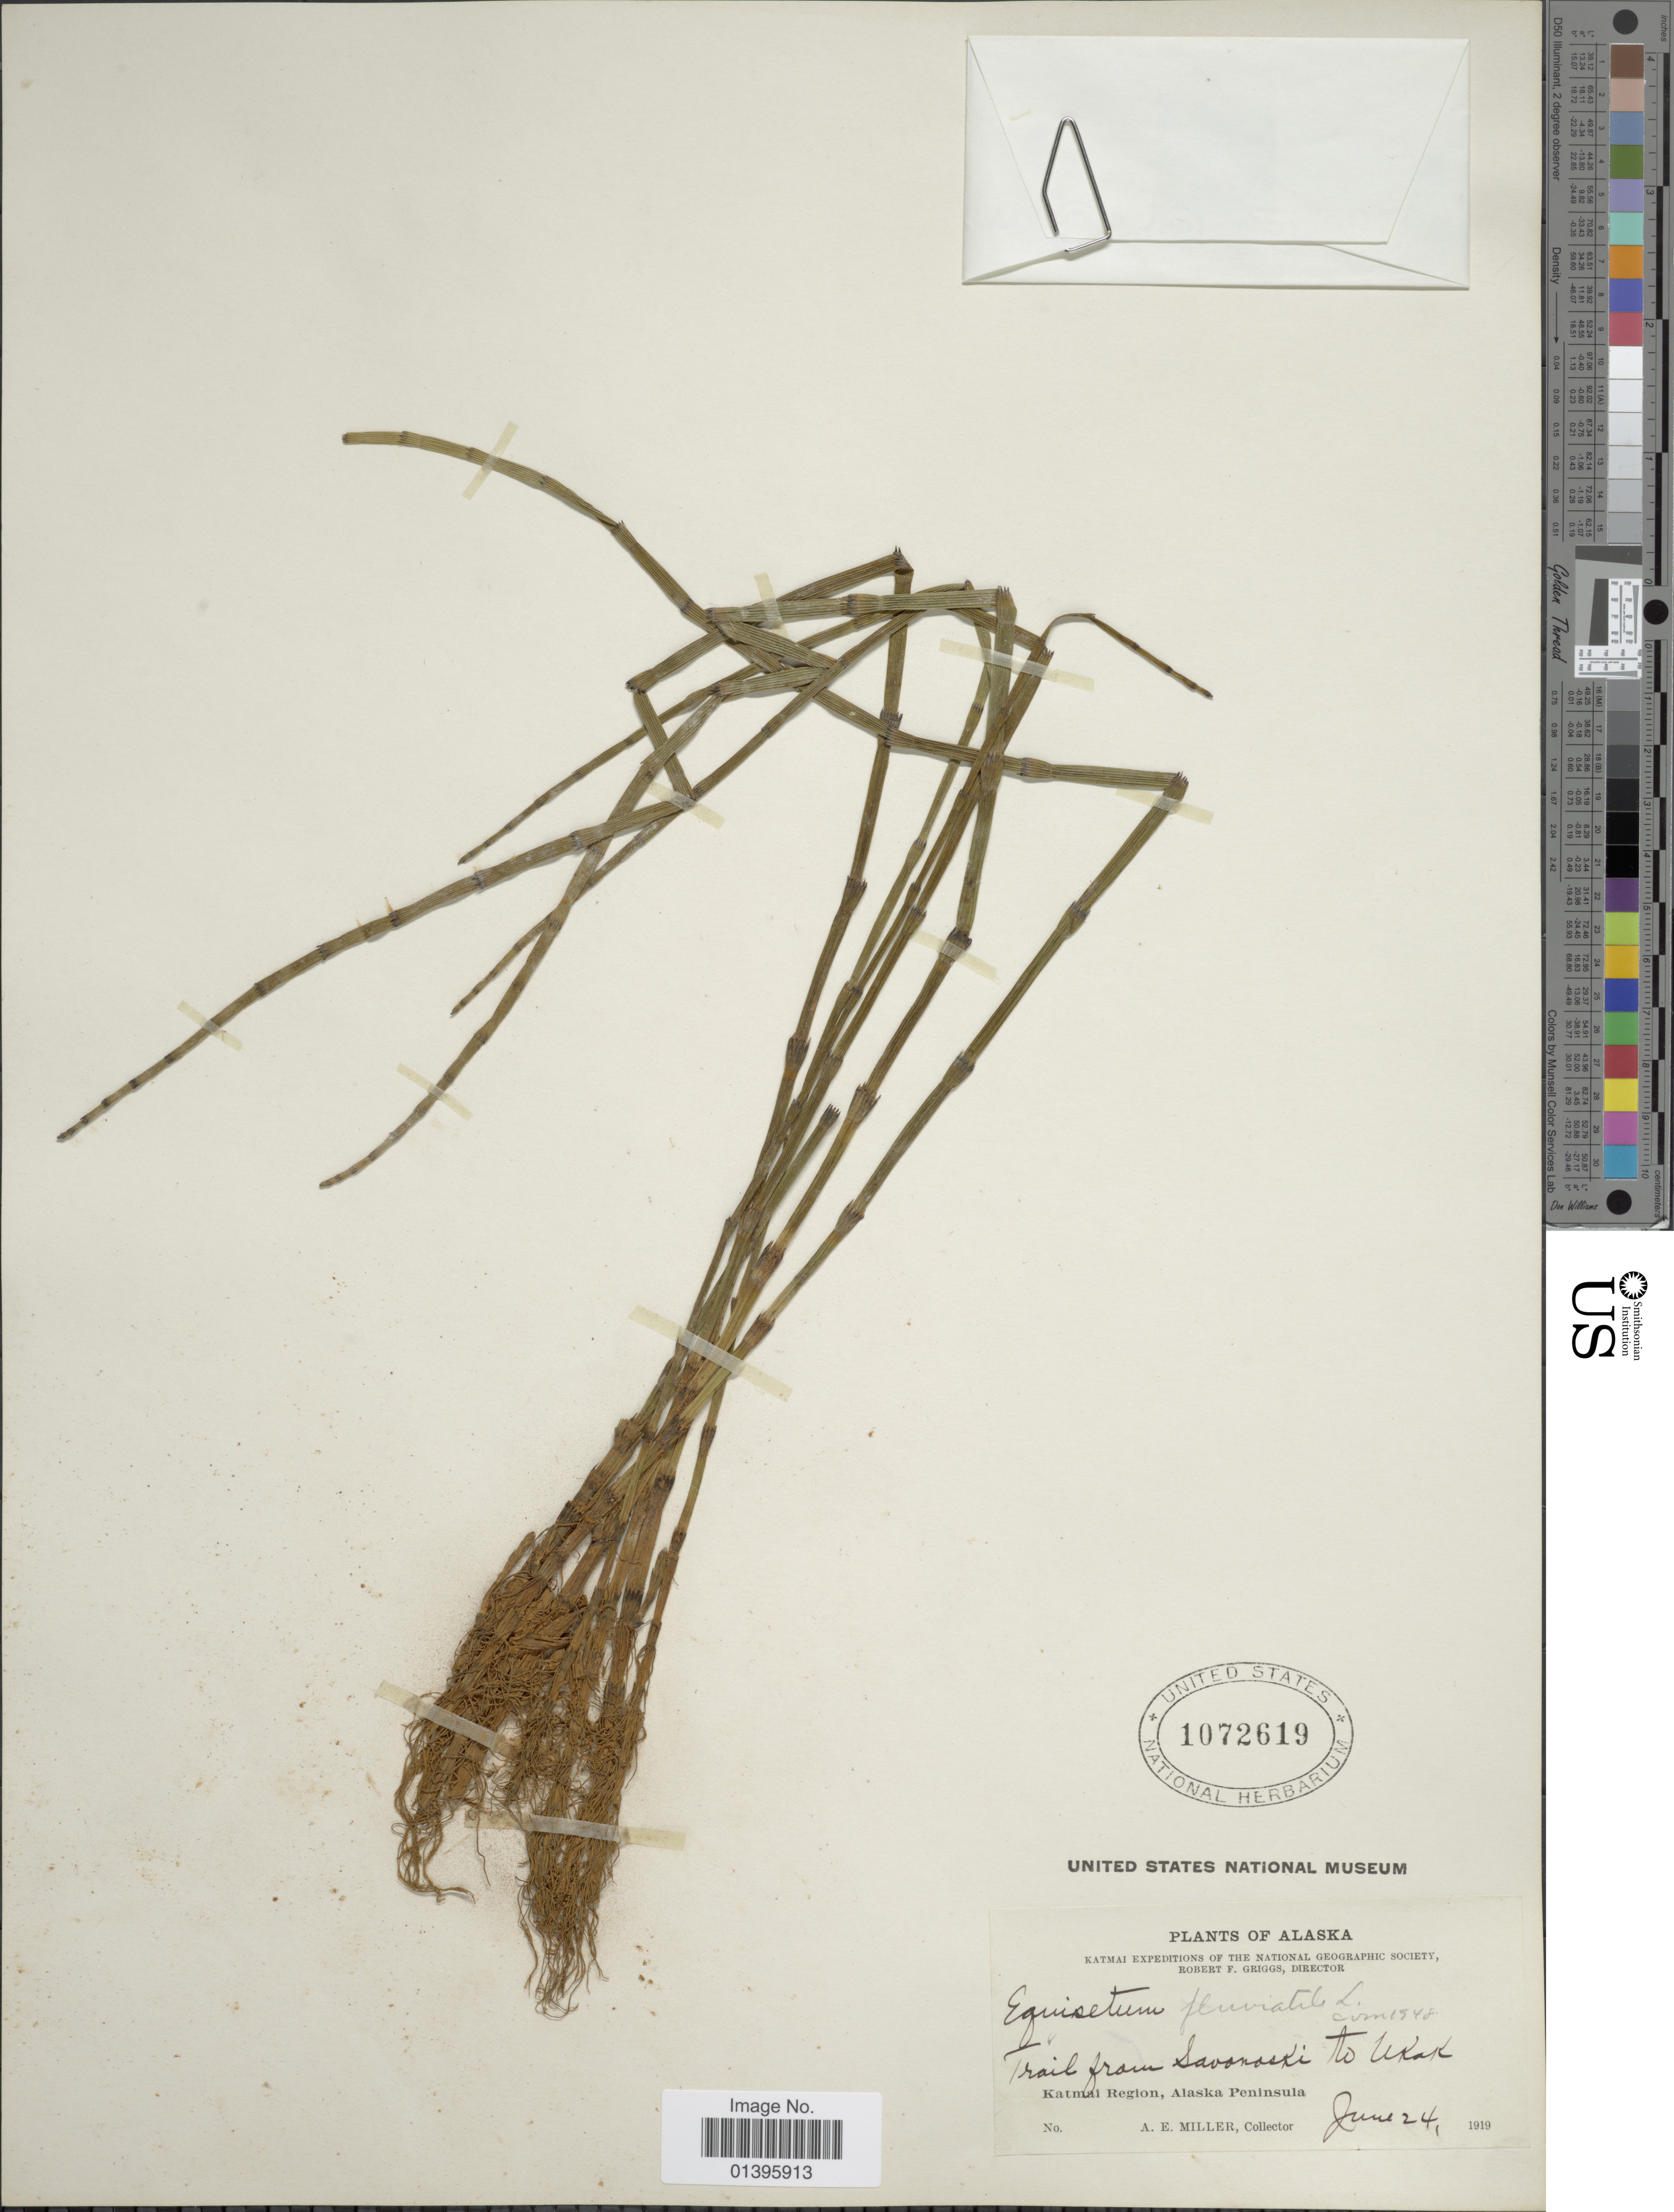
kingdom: Plantae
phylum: Tracheophyta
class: Polypodiopsida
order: Equisetales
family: Equisetaceae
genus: Equisetum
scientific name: Equisetum fluviatile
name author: L.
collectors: A. E. Miller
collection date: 1919-06-24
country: United States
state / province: Alaska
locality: Trail from Savonoski to Ukak. Katmai Region, Alaska Peninsula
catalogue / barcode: US 1072619